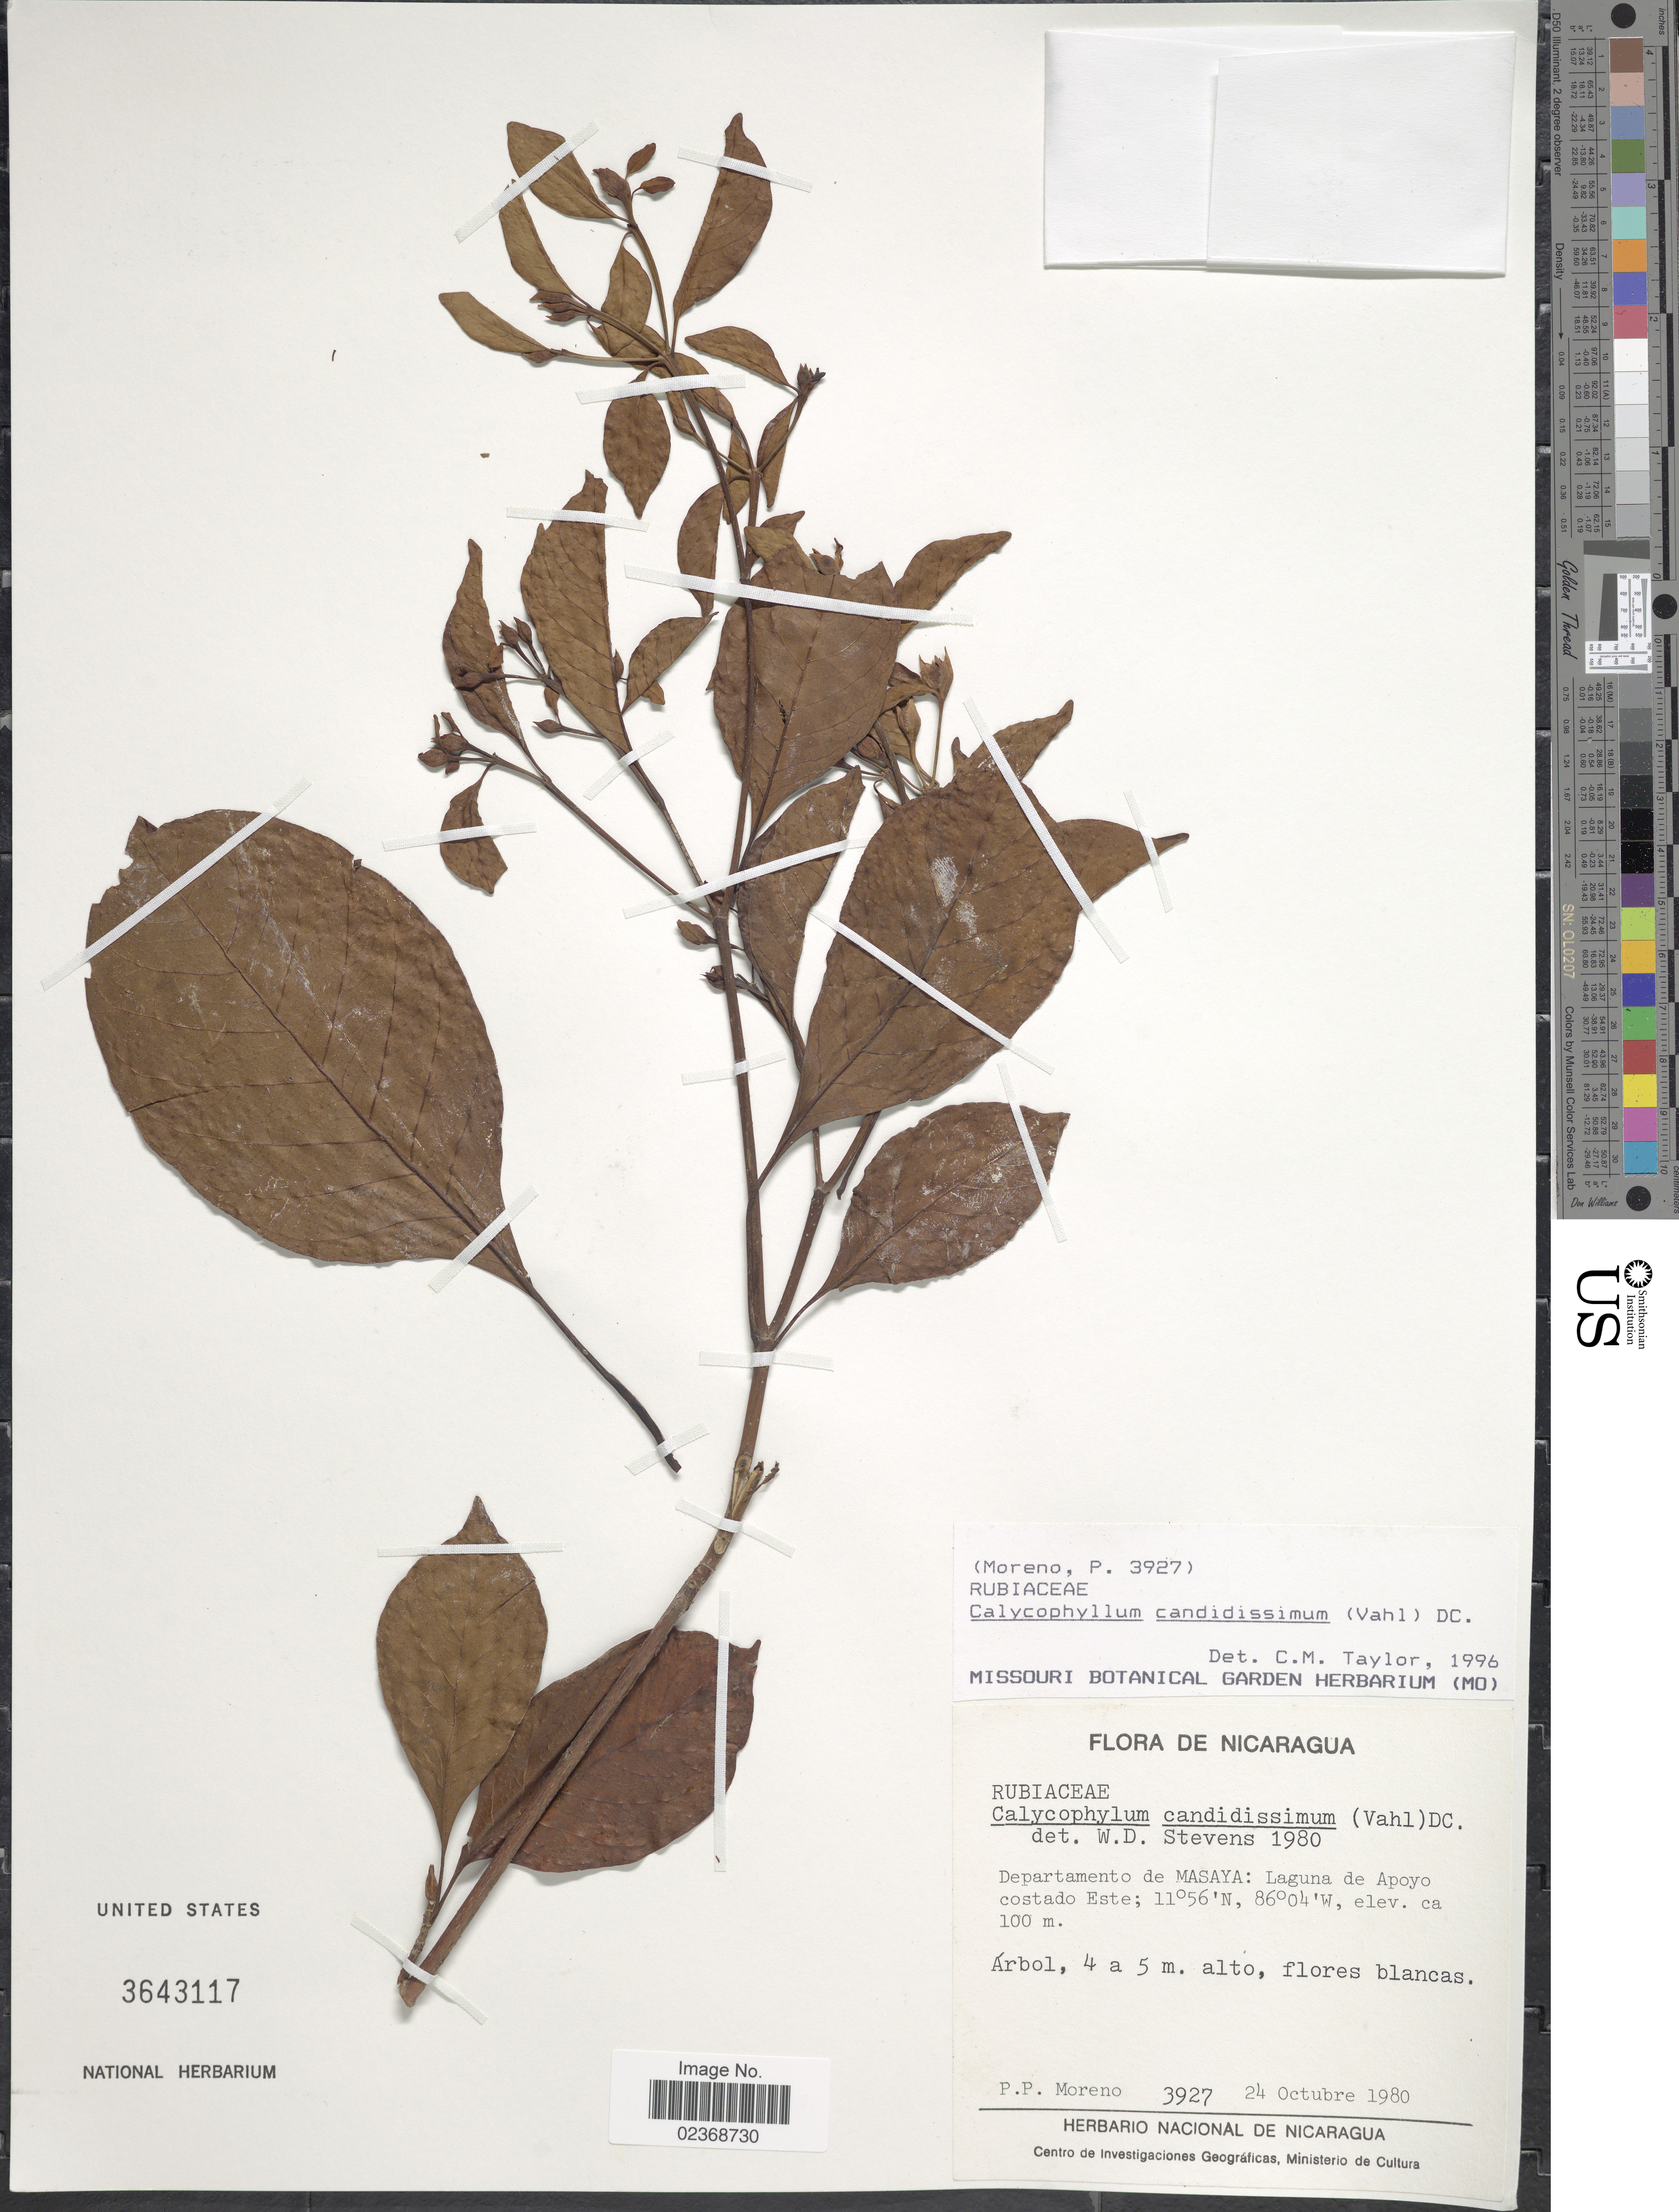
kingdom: Plantae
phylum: Tracheophyta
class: Magnoliopsida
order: Gentianales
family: Rubiaceae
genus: Calycophyllum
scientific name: Calycophyllum candidissimum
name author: (Vahl) DC.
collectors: P. Moreno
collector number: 3927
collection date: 1980-10-24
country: Nicaragua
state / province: Masaya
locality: Laguna de Apoyo costado Este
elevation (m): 100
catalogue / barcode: US 3643117